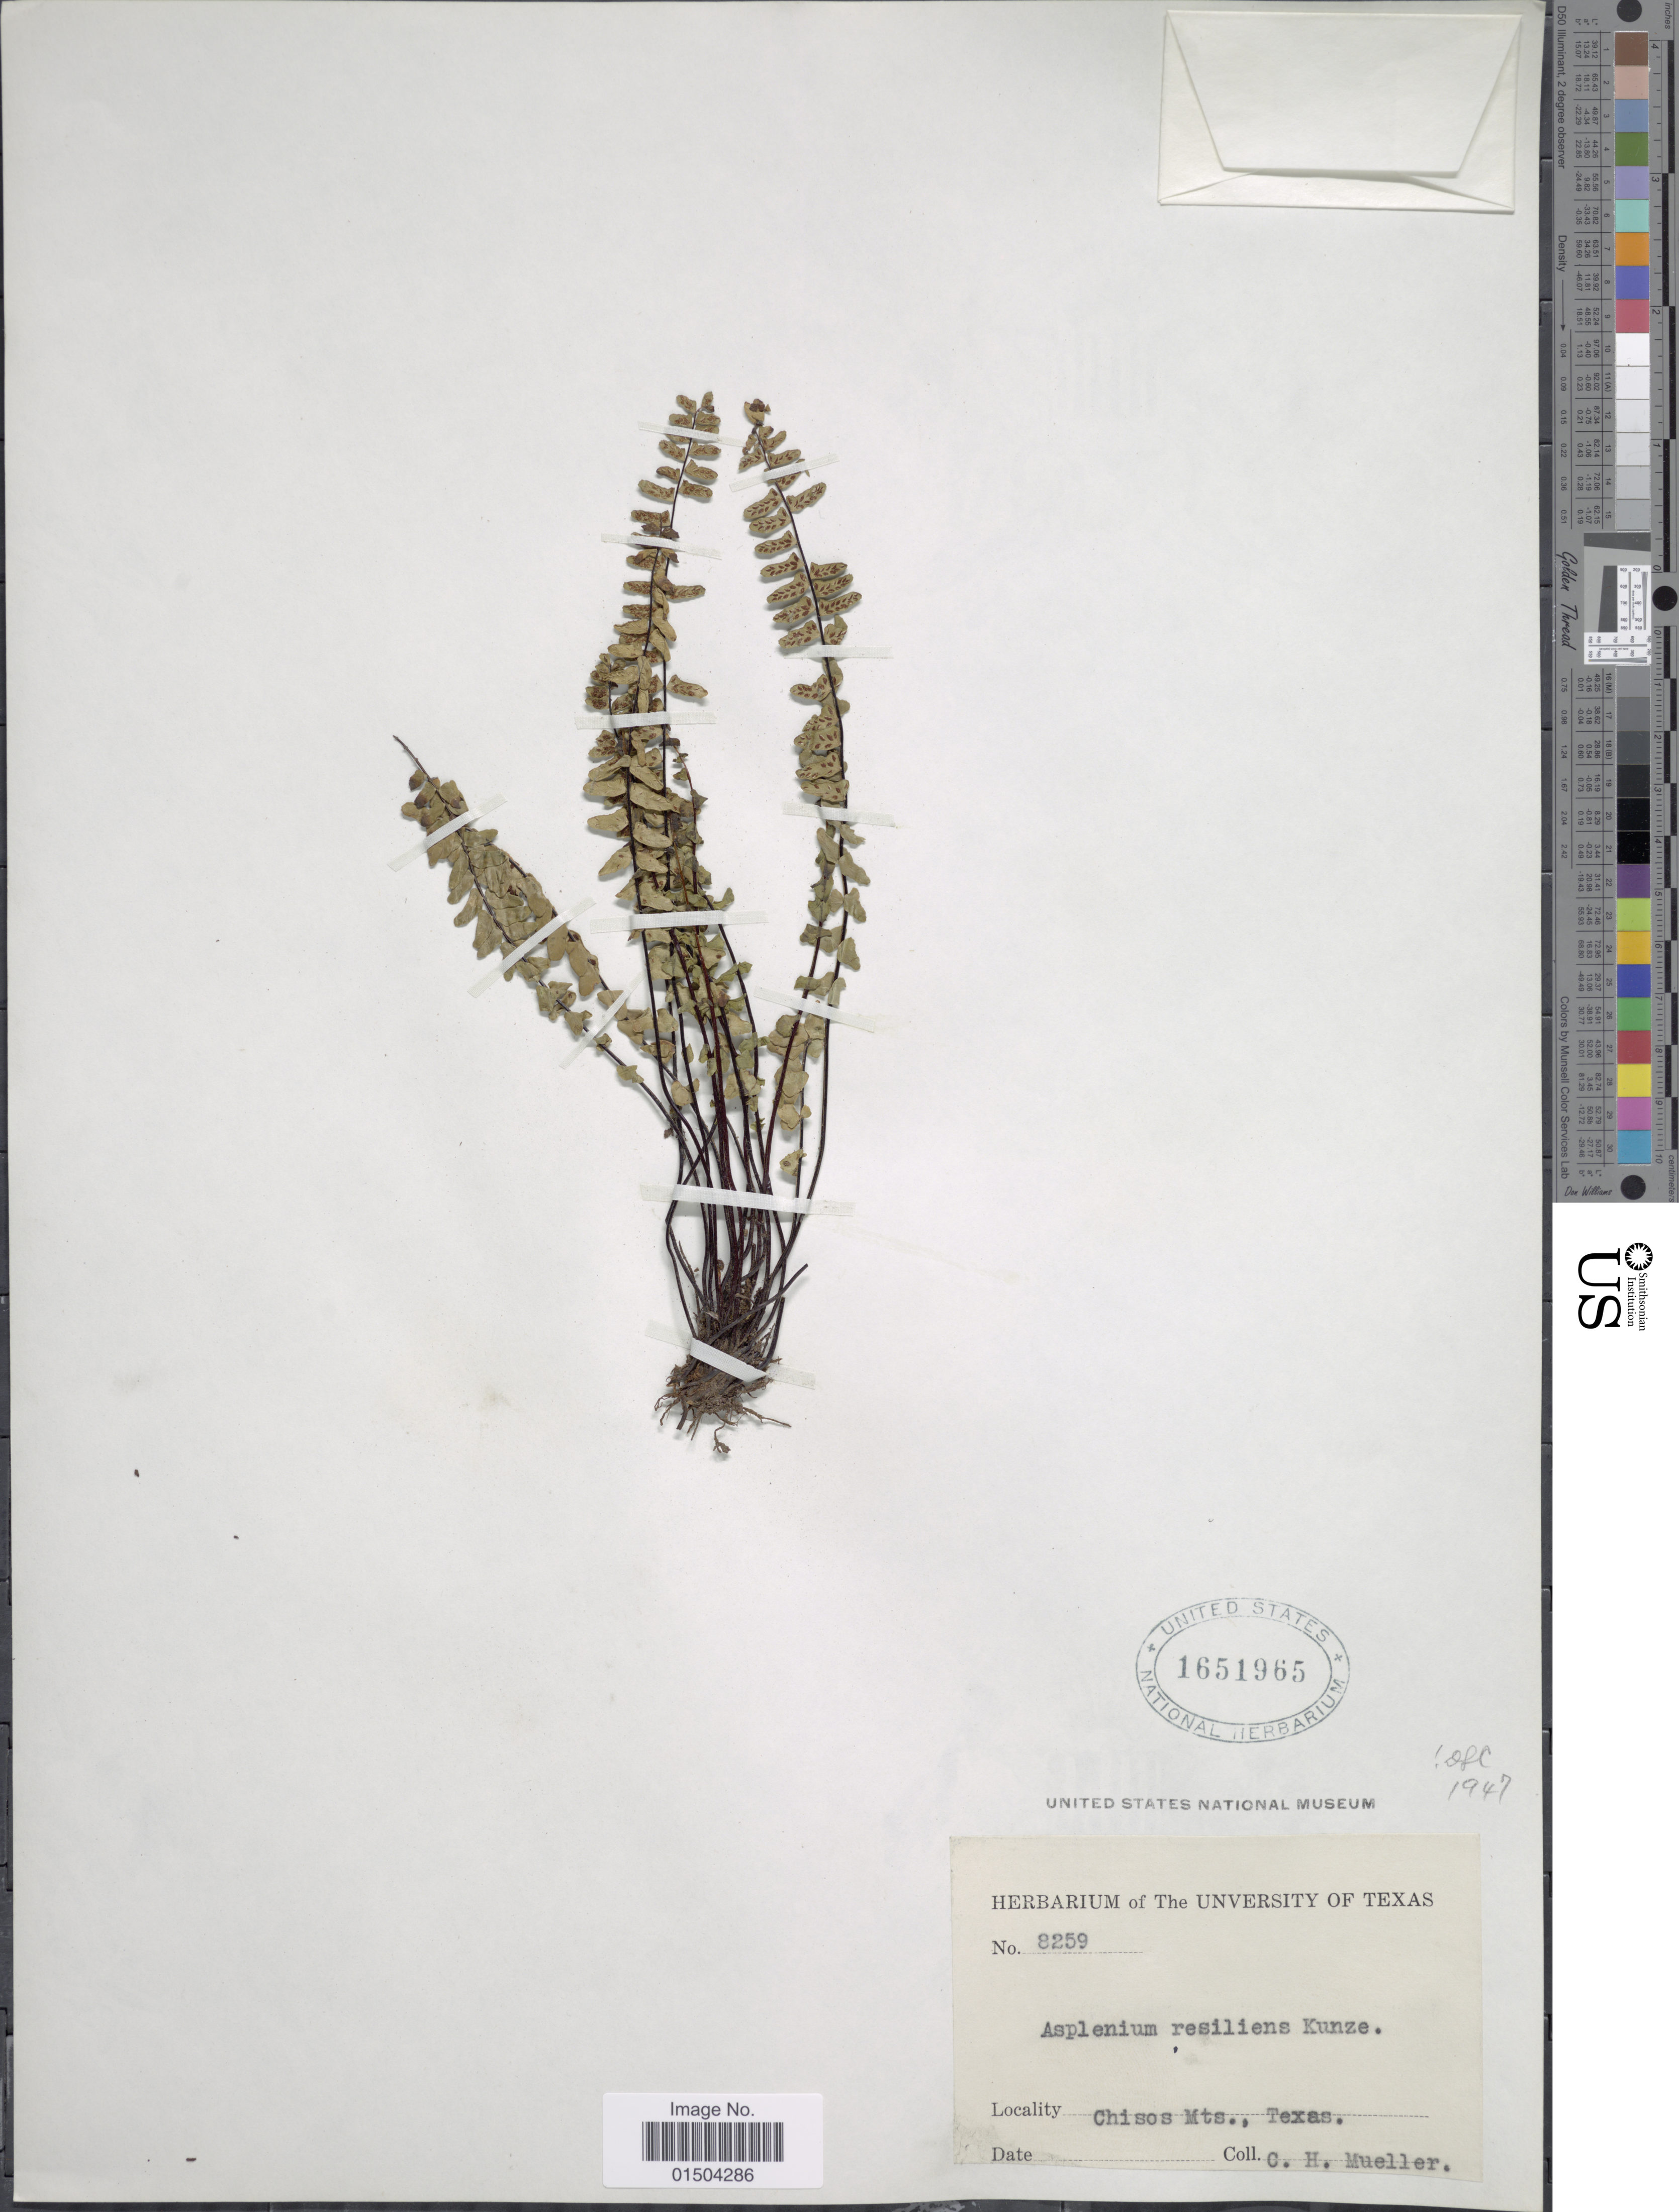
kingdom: Plantae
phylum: Tracheophyta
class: Polypodiopsida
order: Polypodiales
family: Aspleniaceae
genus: Asplenium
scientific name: Asplenium resiliens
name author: Kunze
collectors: C. H. Mueller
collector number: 8259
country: United States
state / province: Texas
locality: Chisos Mts.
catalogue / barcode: US 1651965